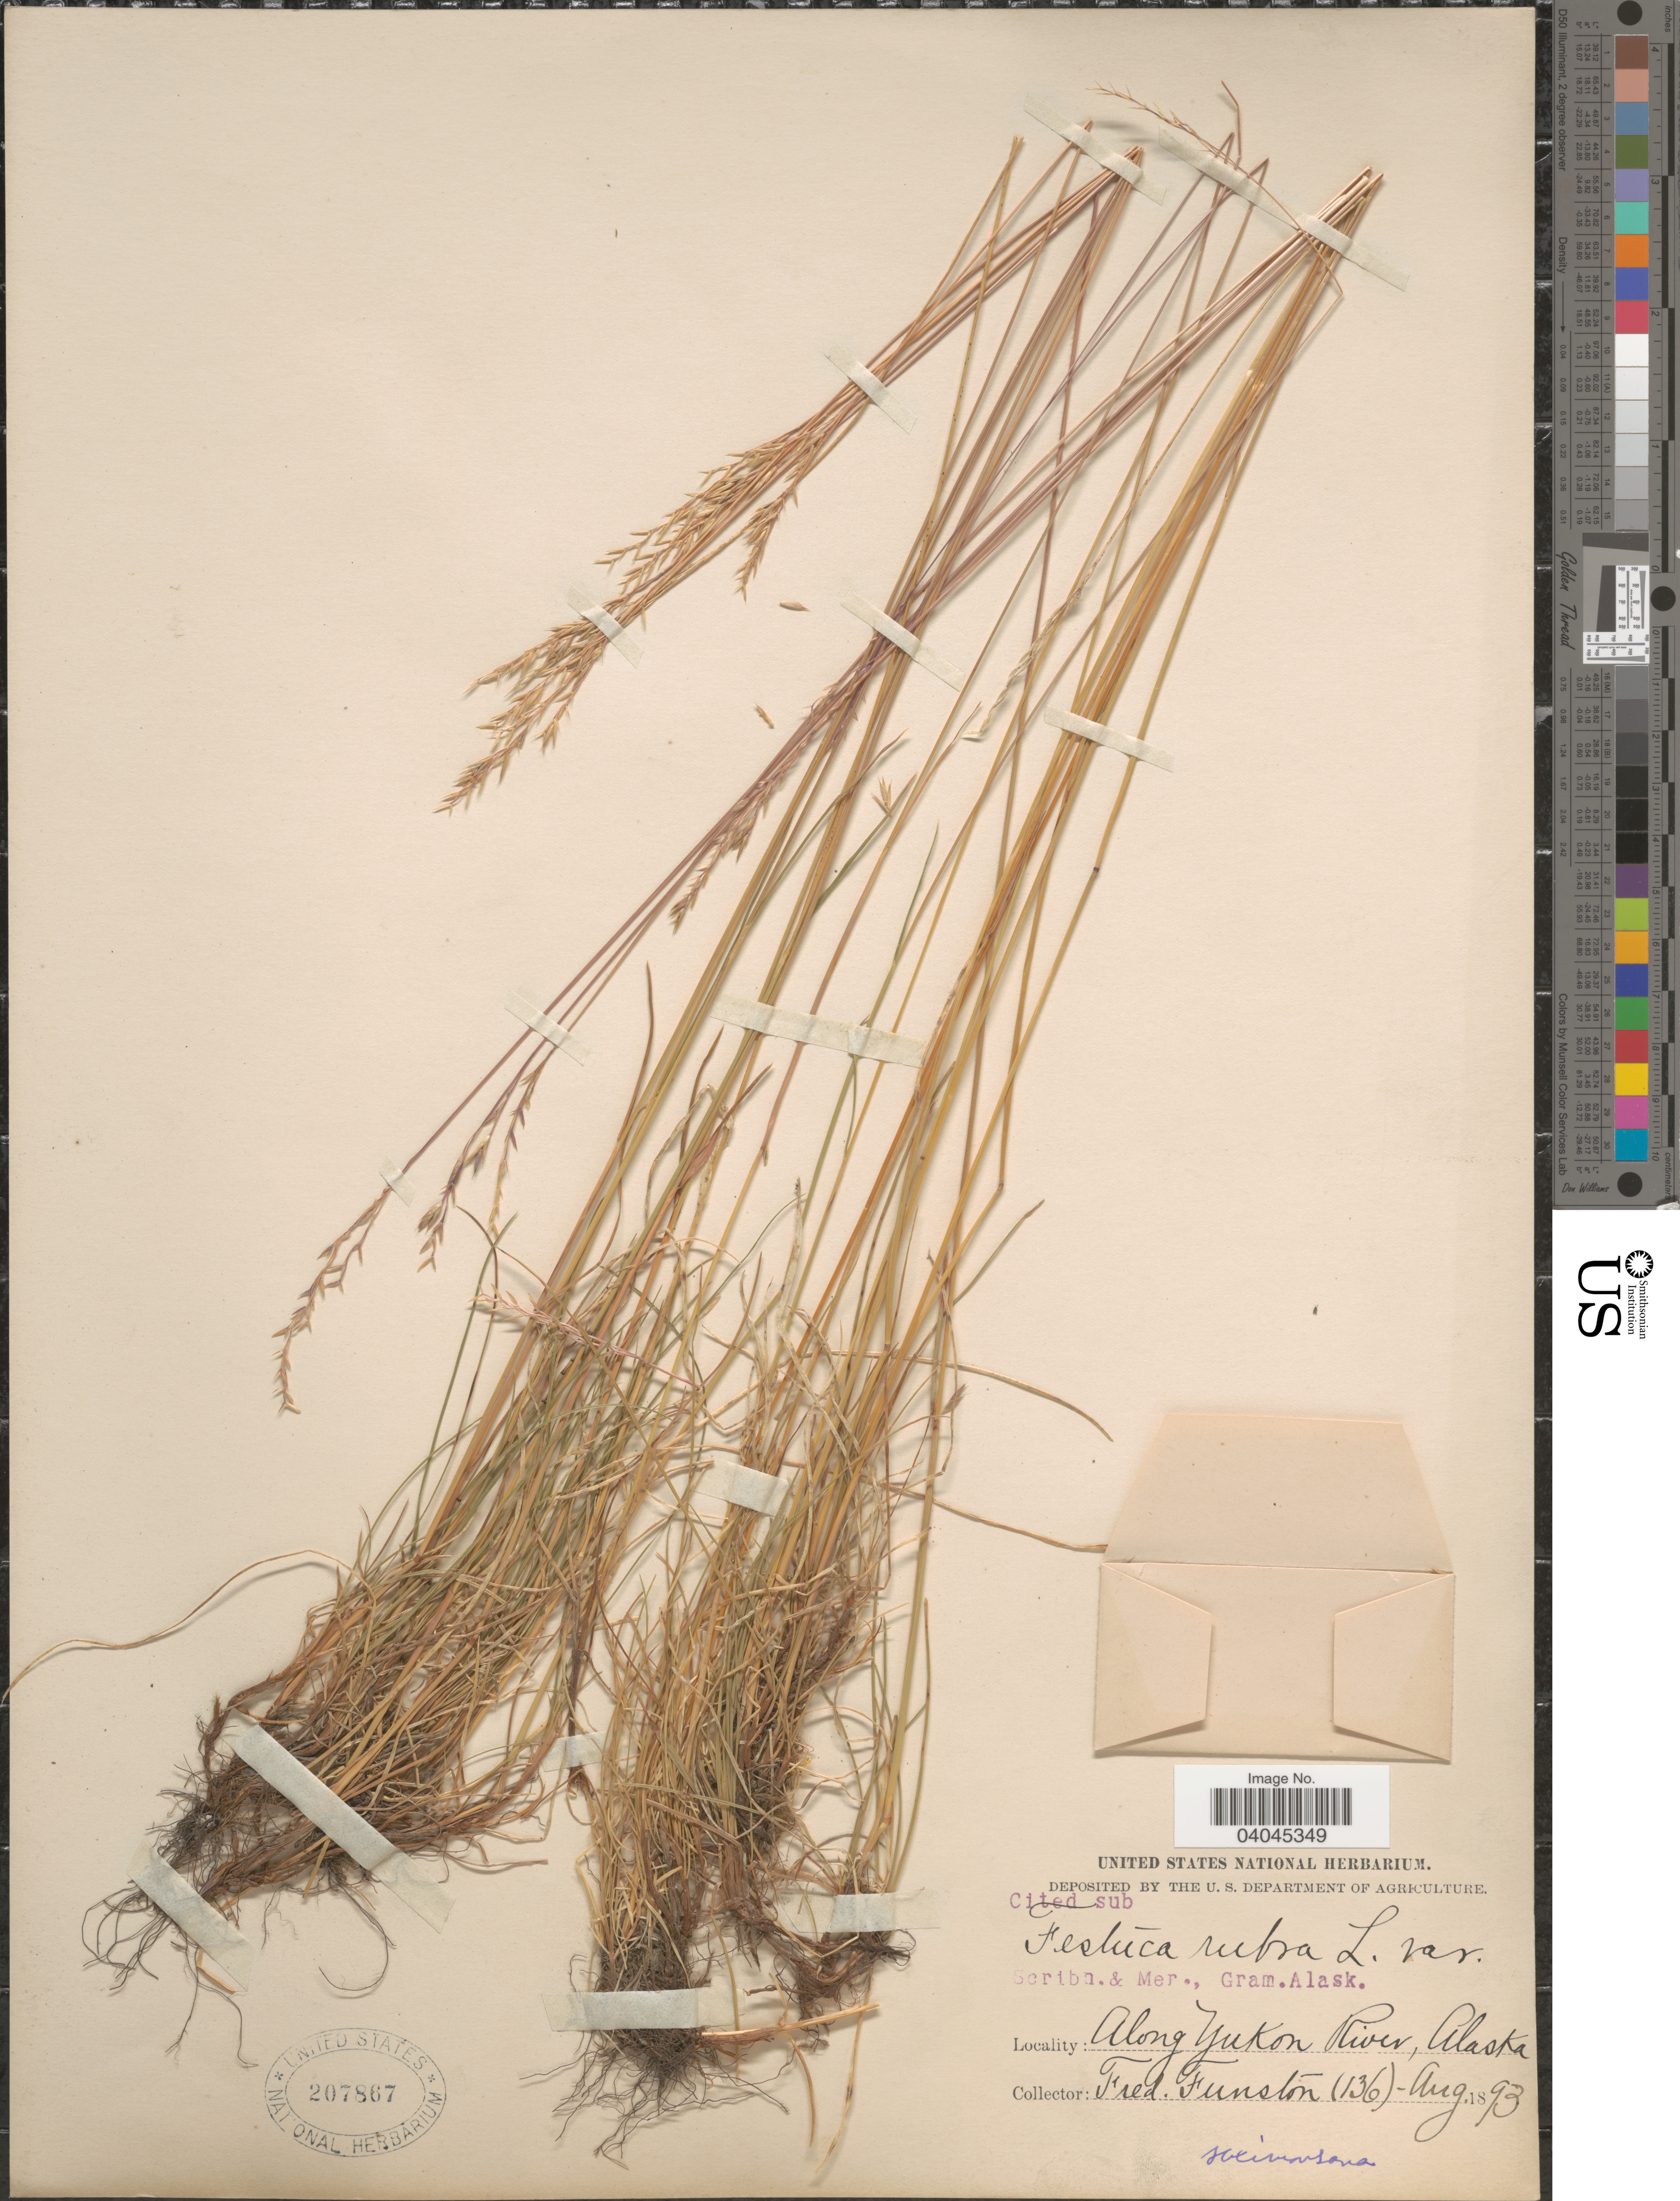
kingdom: Plantae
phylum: Tracheophyta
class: Liliopsida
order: Poales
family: Poaceae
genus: Festuca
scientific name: Festuca rubra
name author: L.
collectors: F. Funston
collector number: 136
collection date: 1893-08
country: United States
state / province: Alaska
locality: Along Yukon River.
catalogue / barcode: US 207867